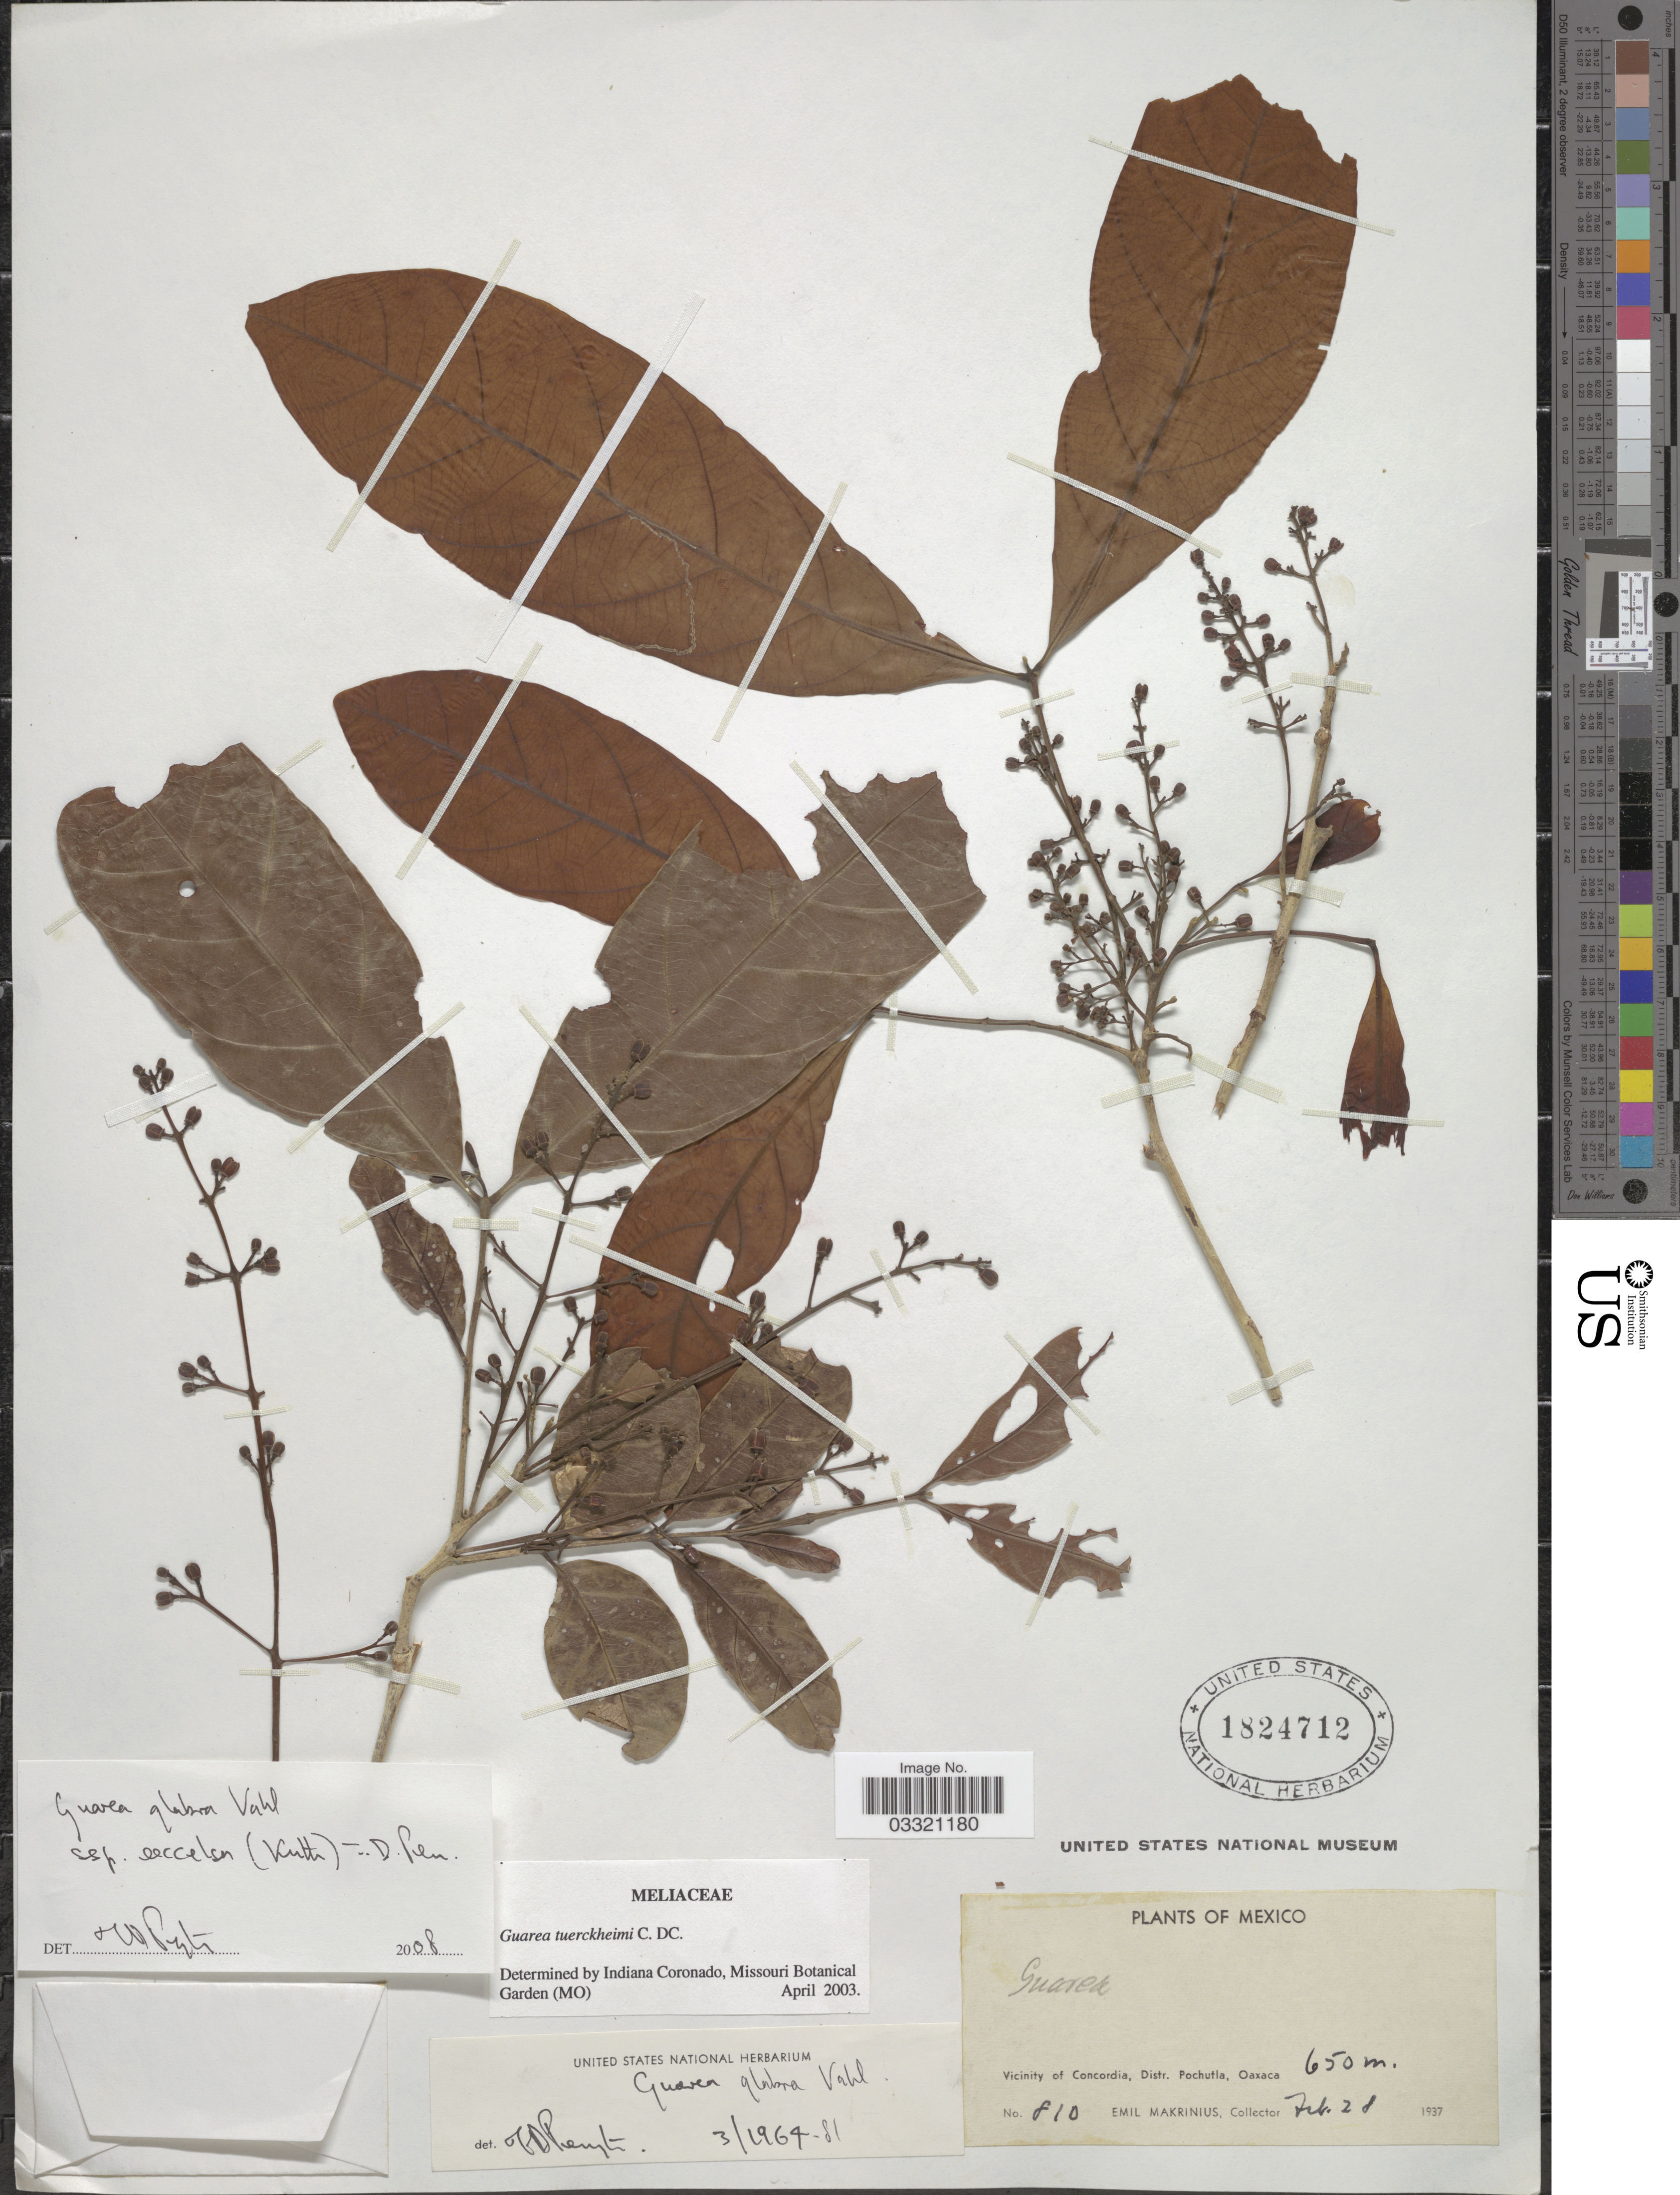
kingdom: Plantae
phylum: Tracheophyta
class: Magnoliopsida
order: Sapindales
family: Meliaceae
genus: Guarea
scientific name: Guarea glabra subsp. excelsa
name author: (Kunth) T.D. Penn.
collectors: E. Makrinius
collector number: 810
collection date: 1937-02-28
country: Mexico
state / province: Oaxaca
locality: Vicinity of Concordia, Distr. Pochutla.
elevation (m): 650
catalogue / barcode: US 1824712